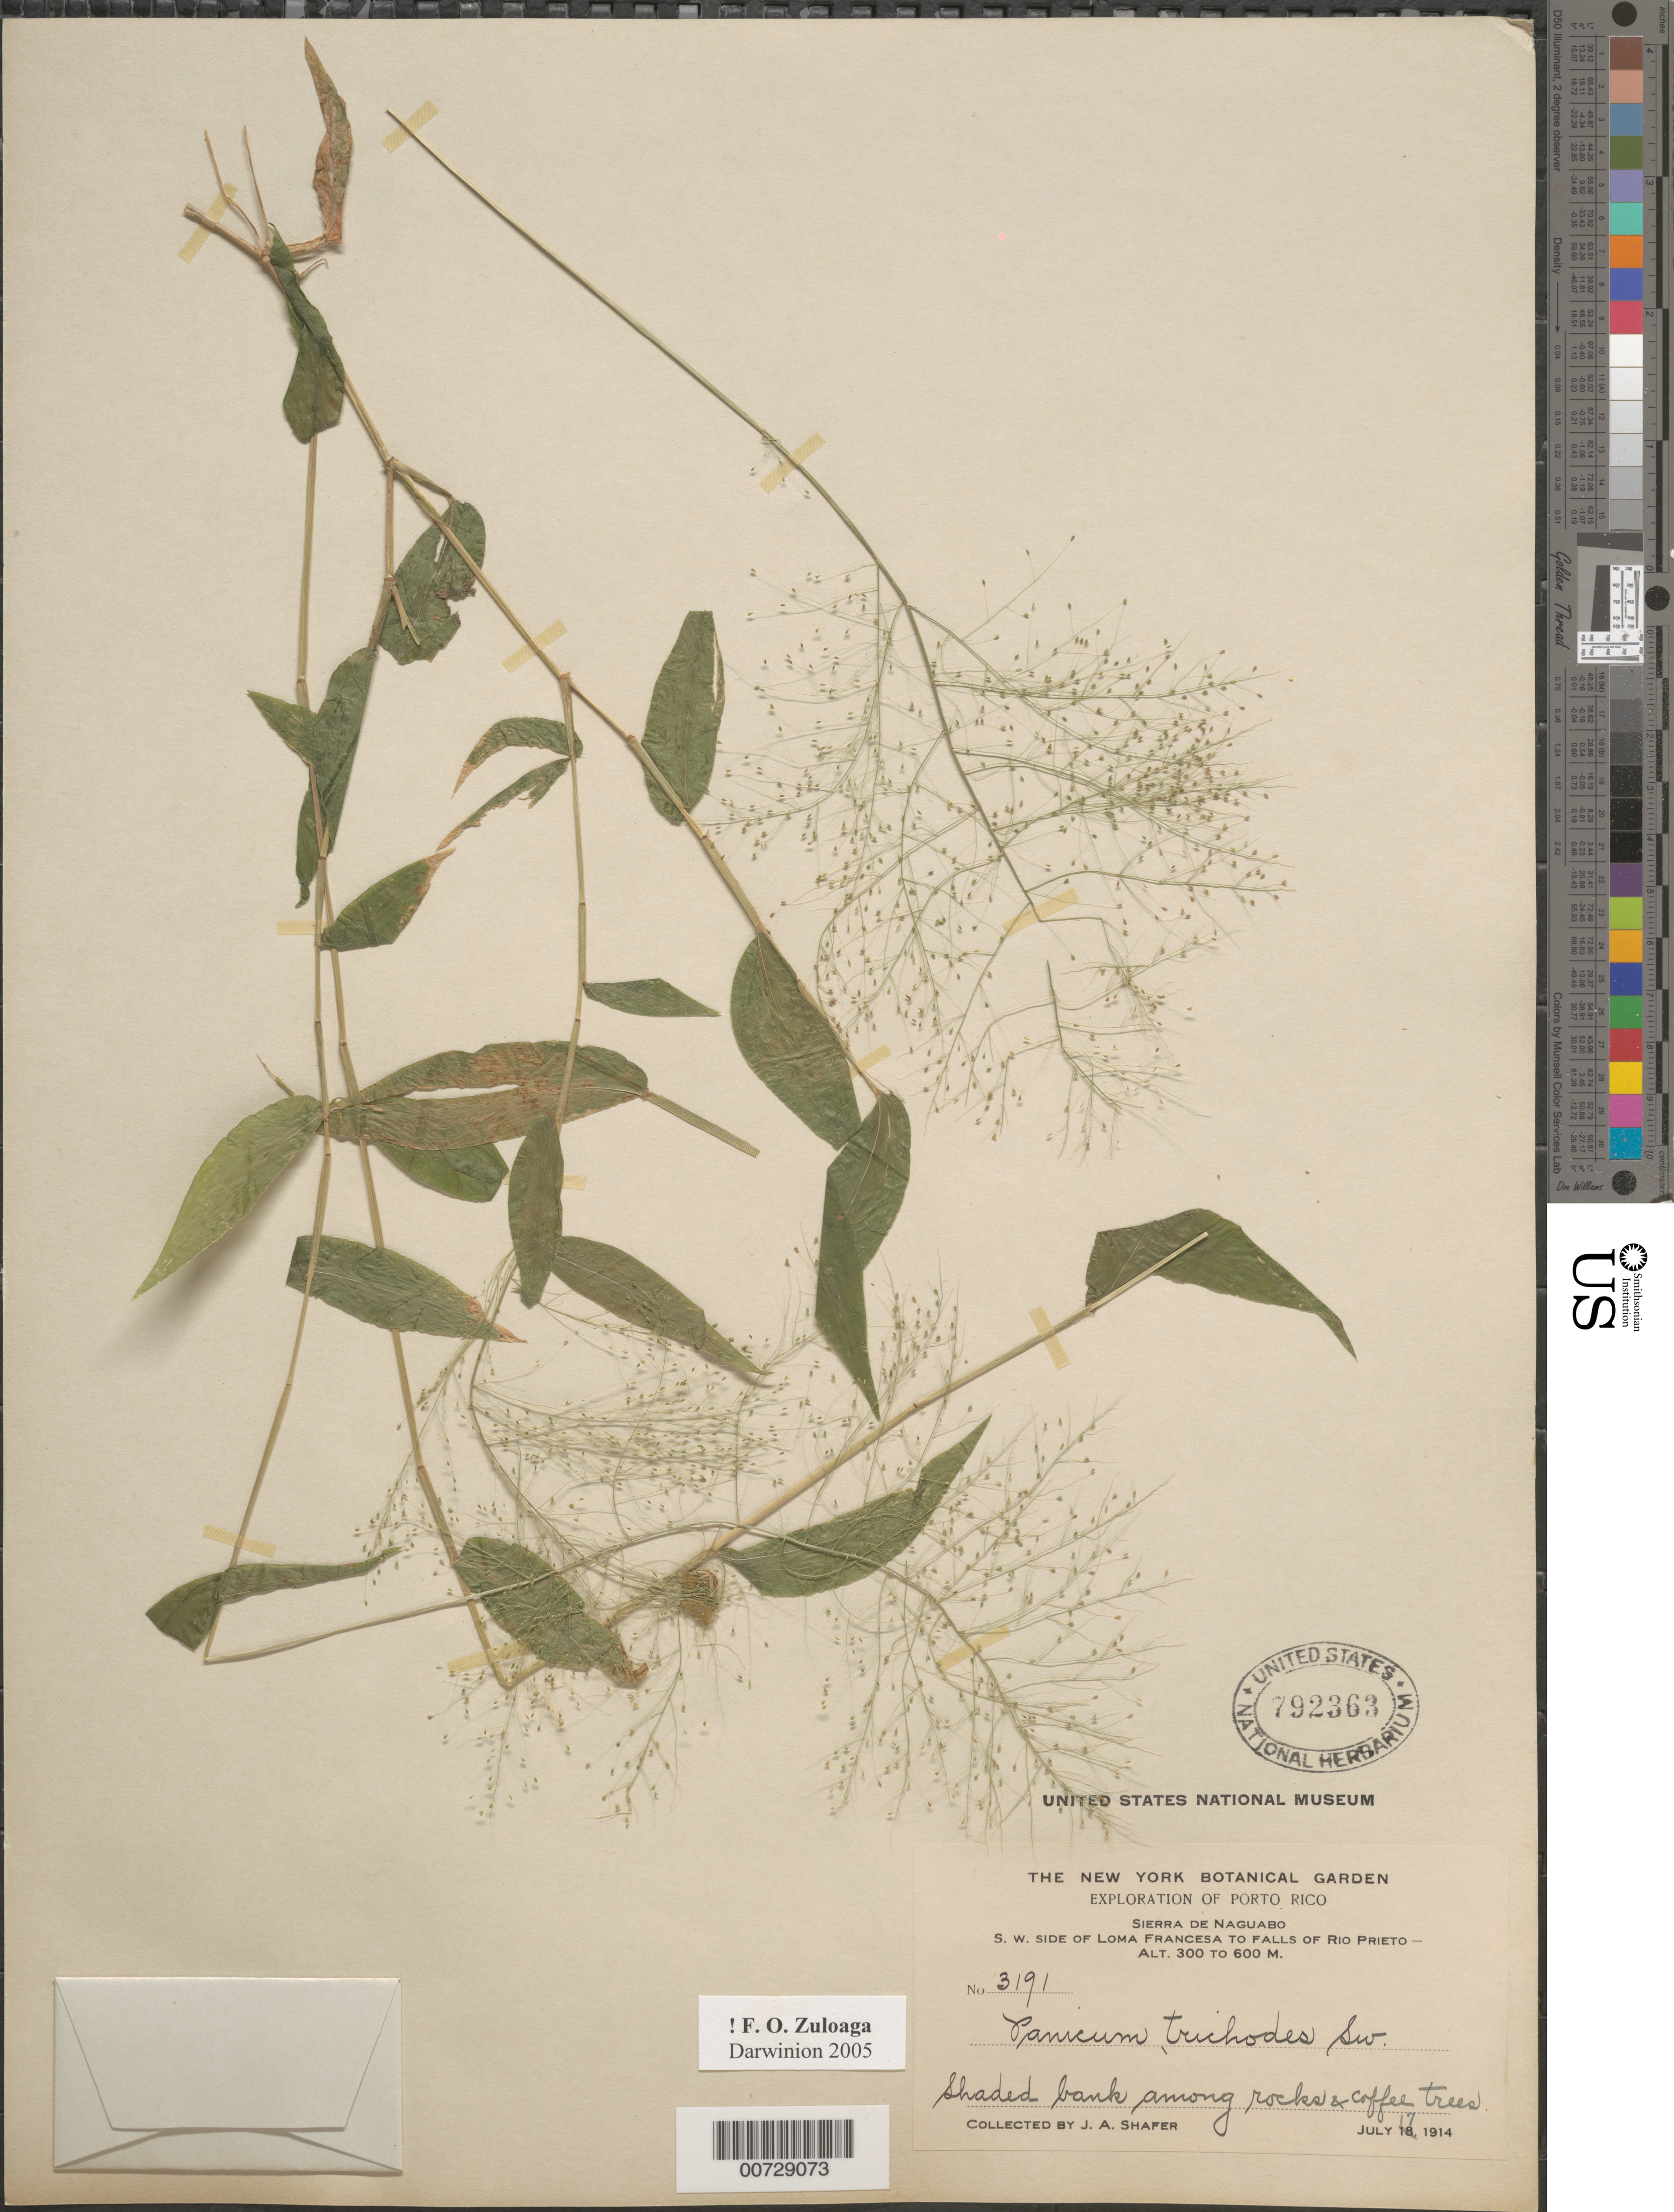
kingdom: Plantae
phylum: Tracheophyta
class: Liliopsida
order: Poales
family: Poaceae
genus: Panicum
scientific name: Panicum trichoides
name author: Sw.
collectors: J. A. Shafer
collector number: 3191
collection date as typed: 17 Jul 1914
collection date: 1914-07-17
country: Puerto Rico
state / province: Naguabo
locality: Sierra de Naguabo, SW side of Loma Francesa to Falls of Río Prieto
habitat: Shaded bank among rivers & coffee trees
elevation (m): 300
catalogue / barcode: US 792363